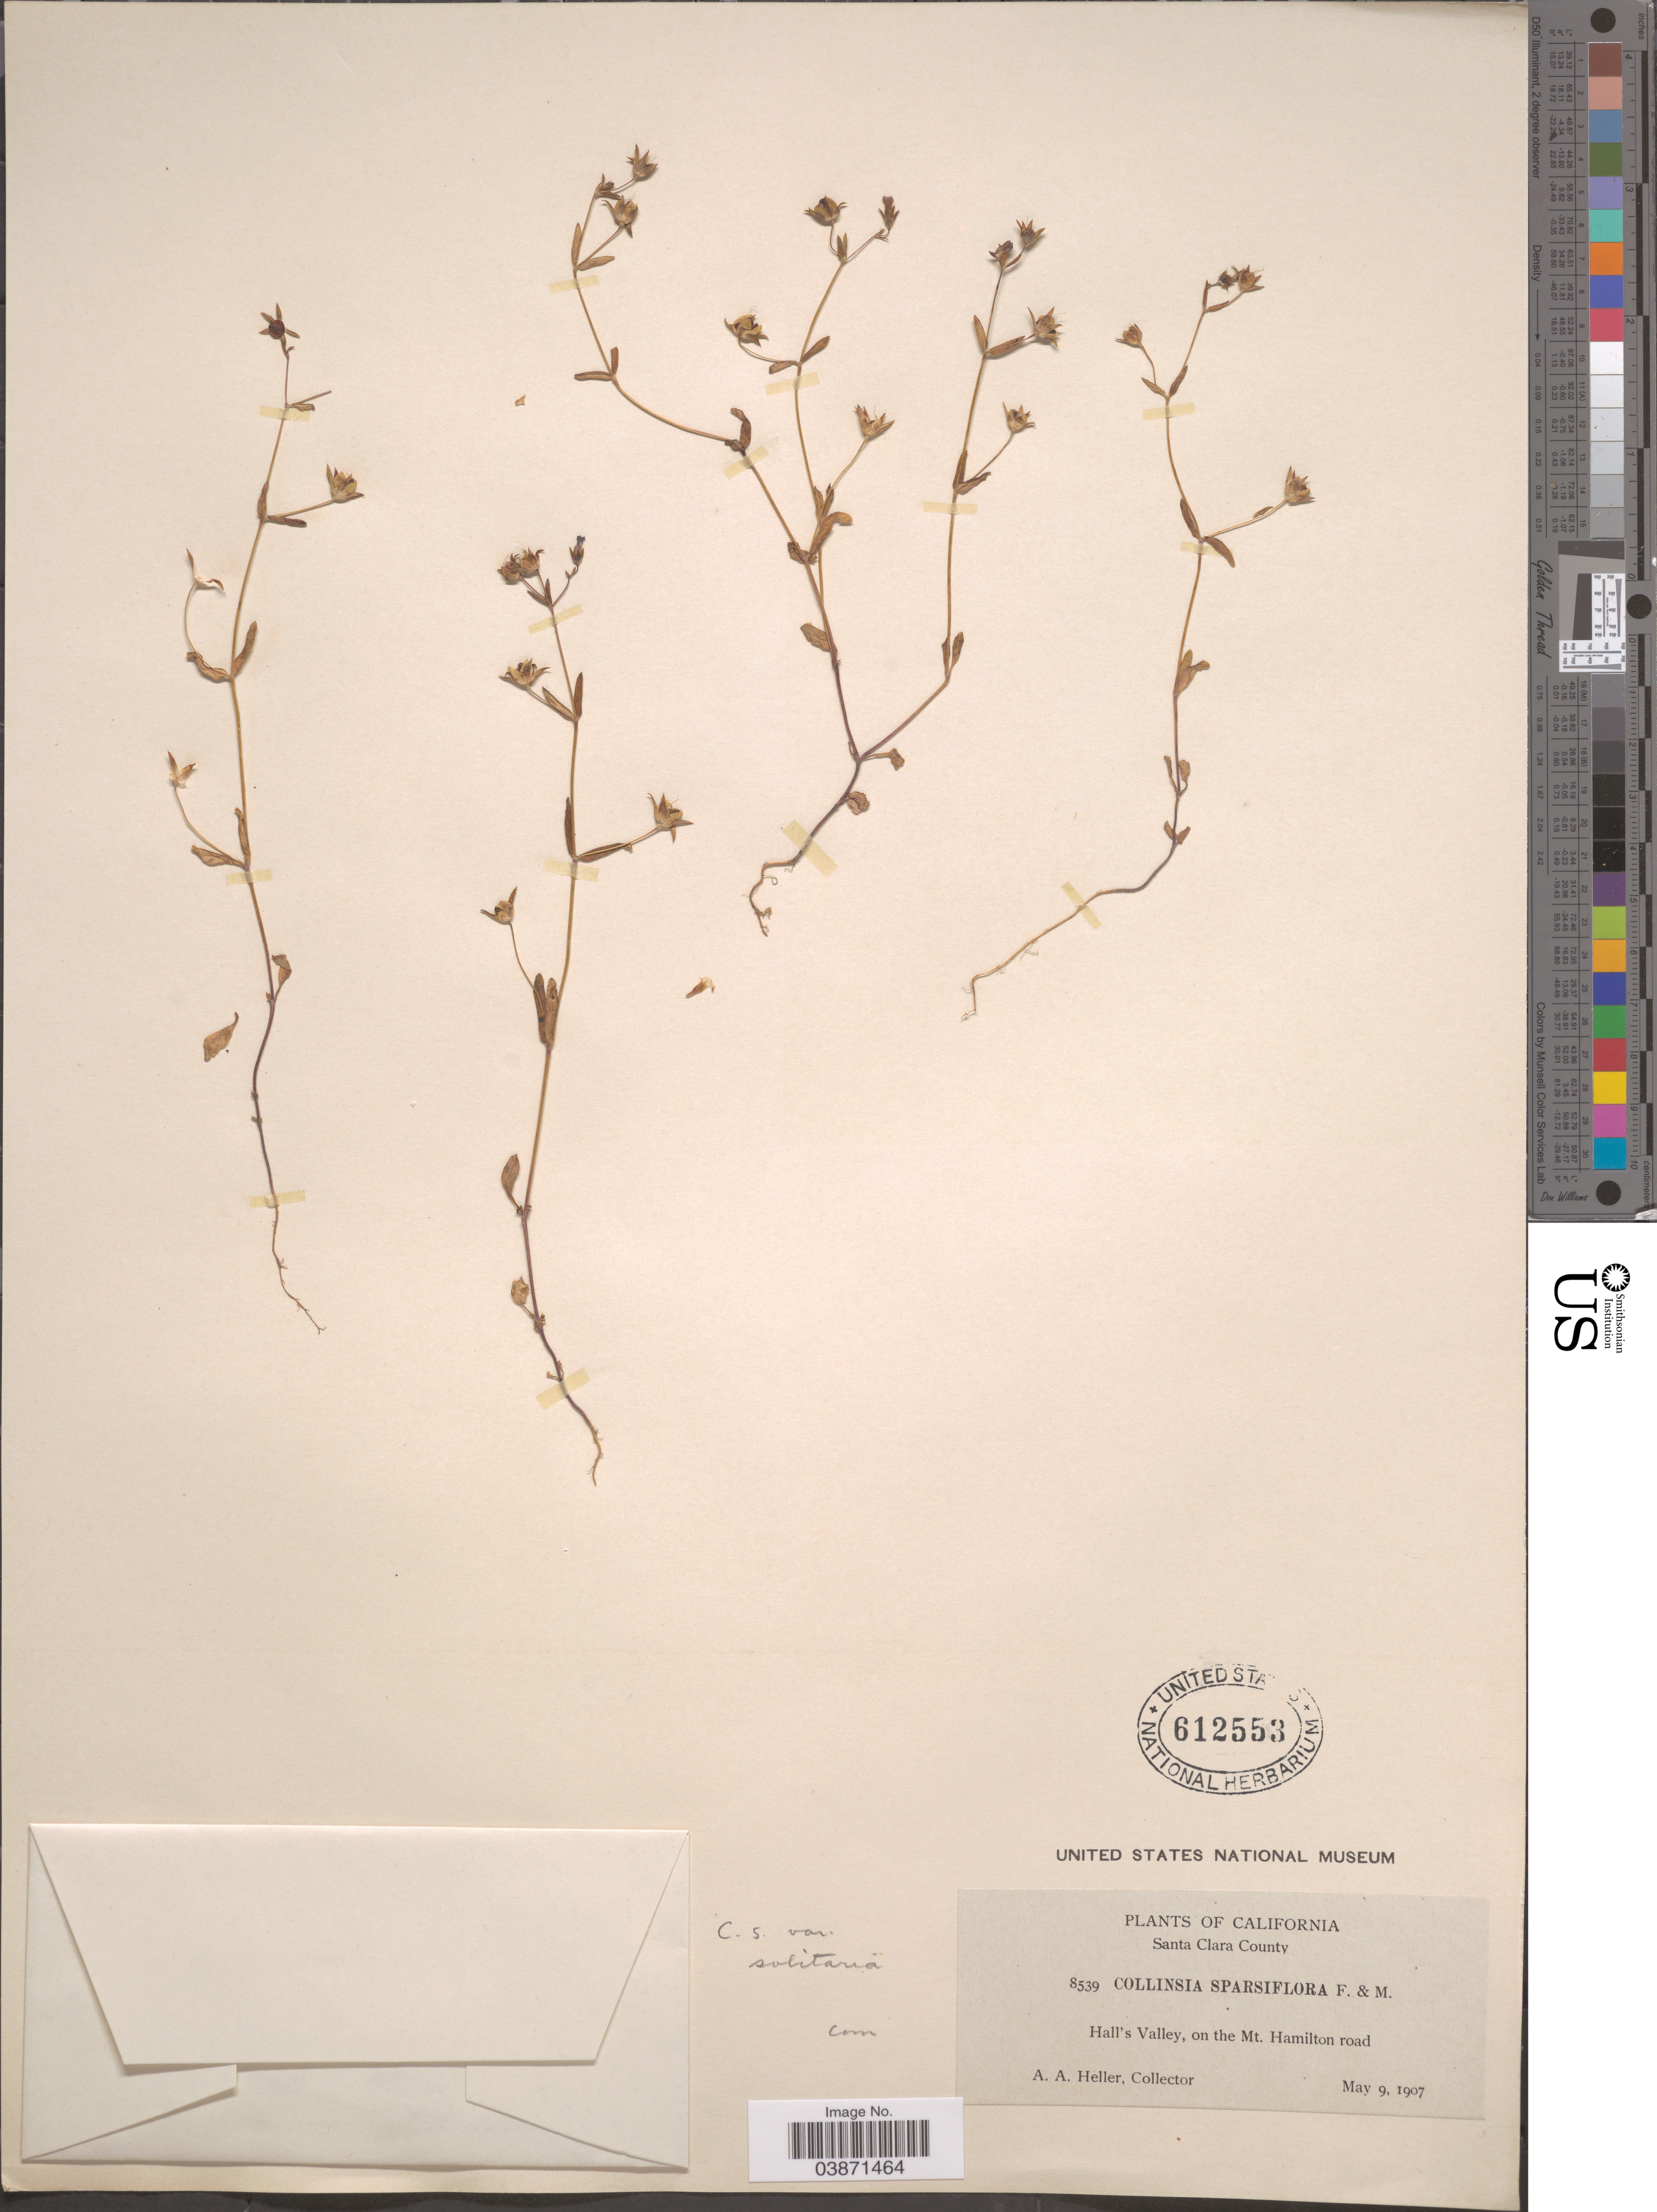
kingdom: Plantae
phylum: Tracheophyta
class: Magnoliopsida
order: Lamiales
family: Plantaginaceae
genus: Collinsia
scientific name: Collinsia sparsiflora var. solitaria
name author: (Kellogg) Newsom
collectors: A. A. Heller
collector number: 8539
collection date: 1907-05-09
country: United States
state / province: California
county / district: Santa Clara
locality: Santa Clara County. Hall's Valley, on the Mt. Hamilton road.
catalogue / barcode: US 612553